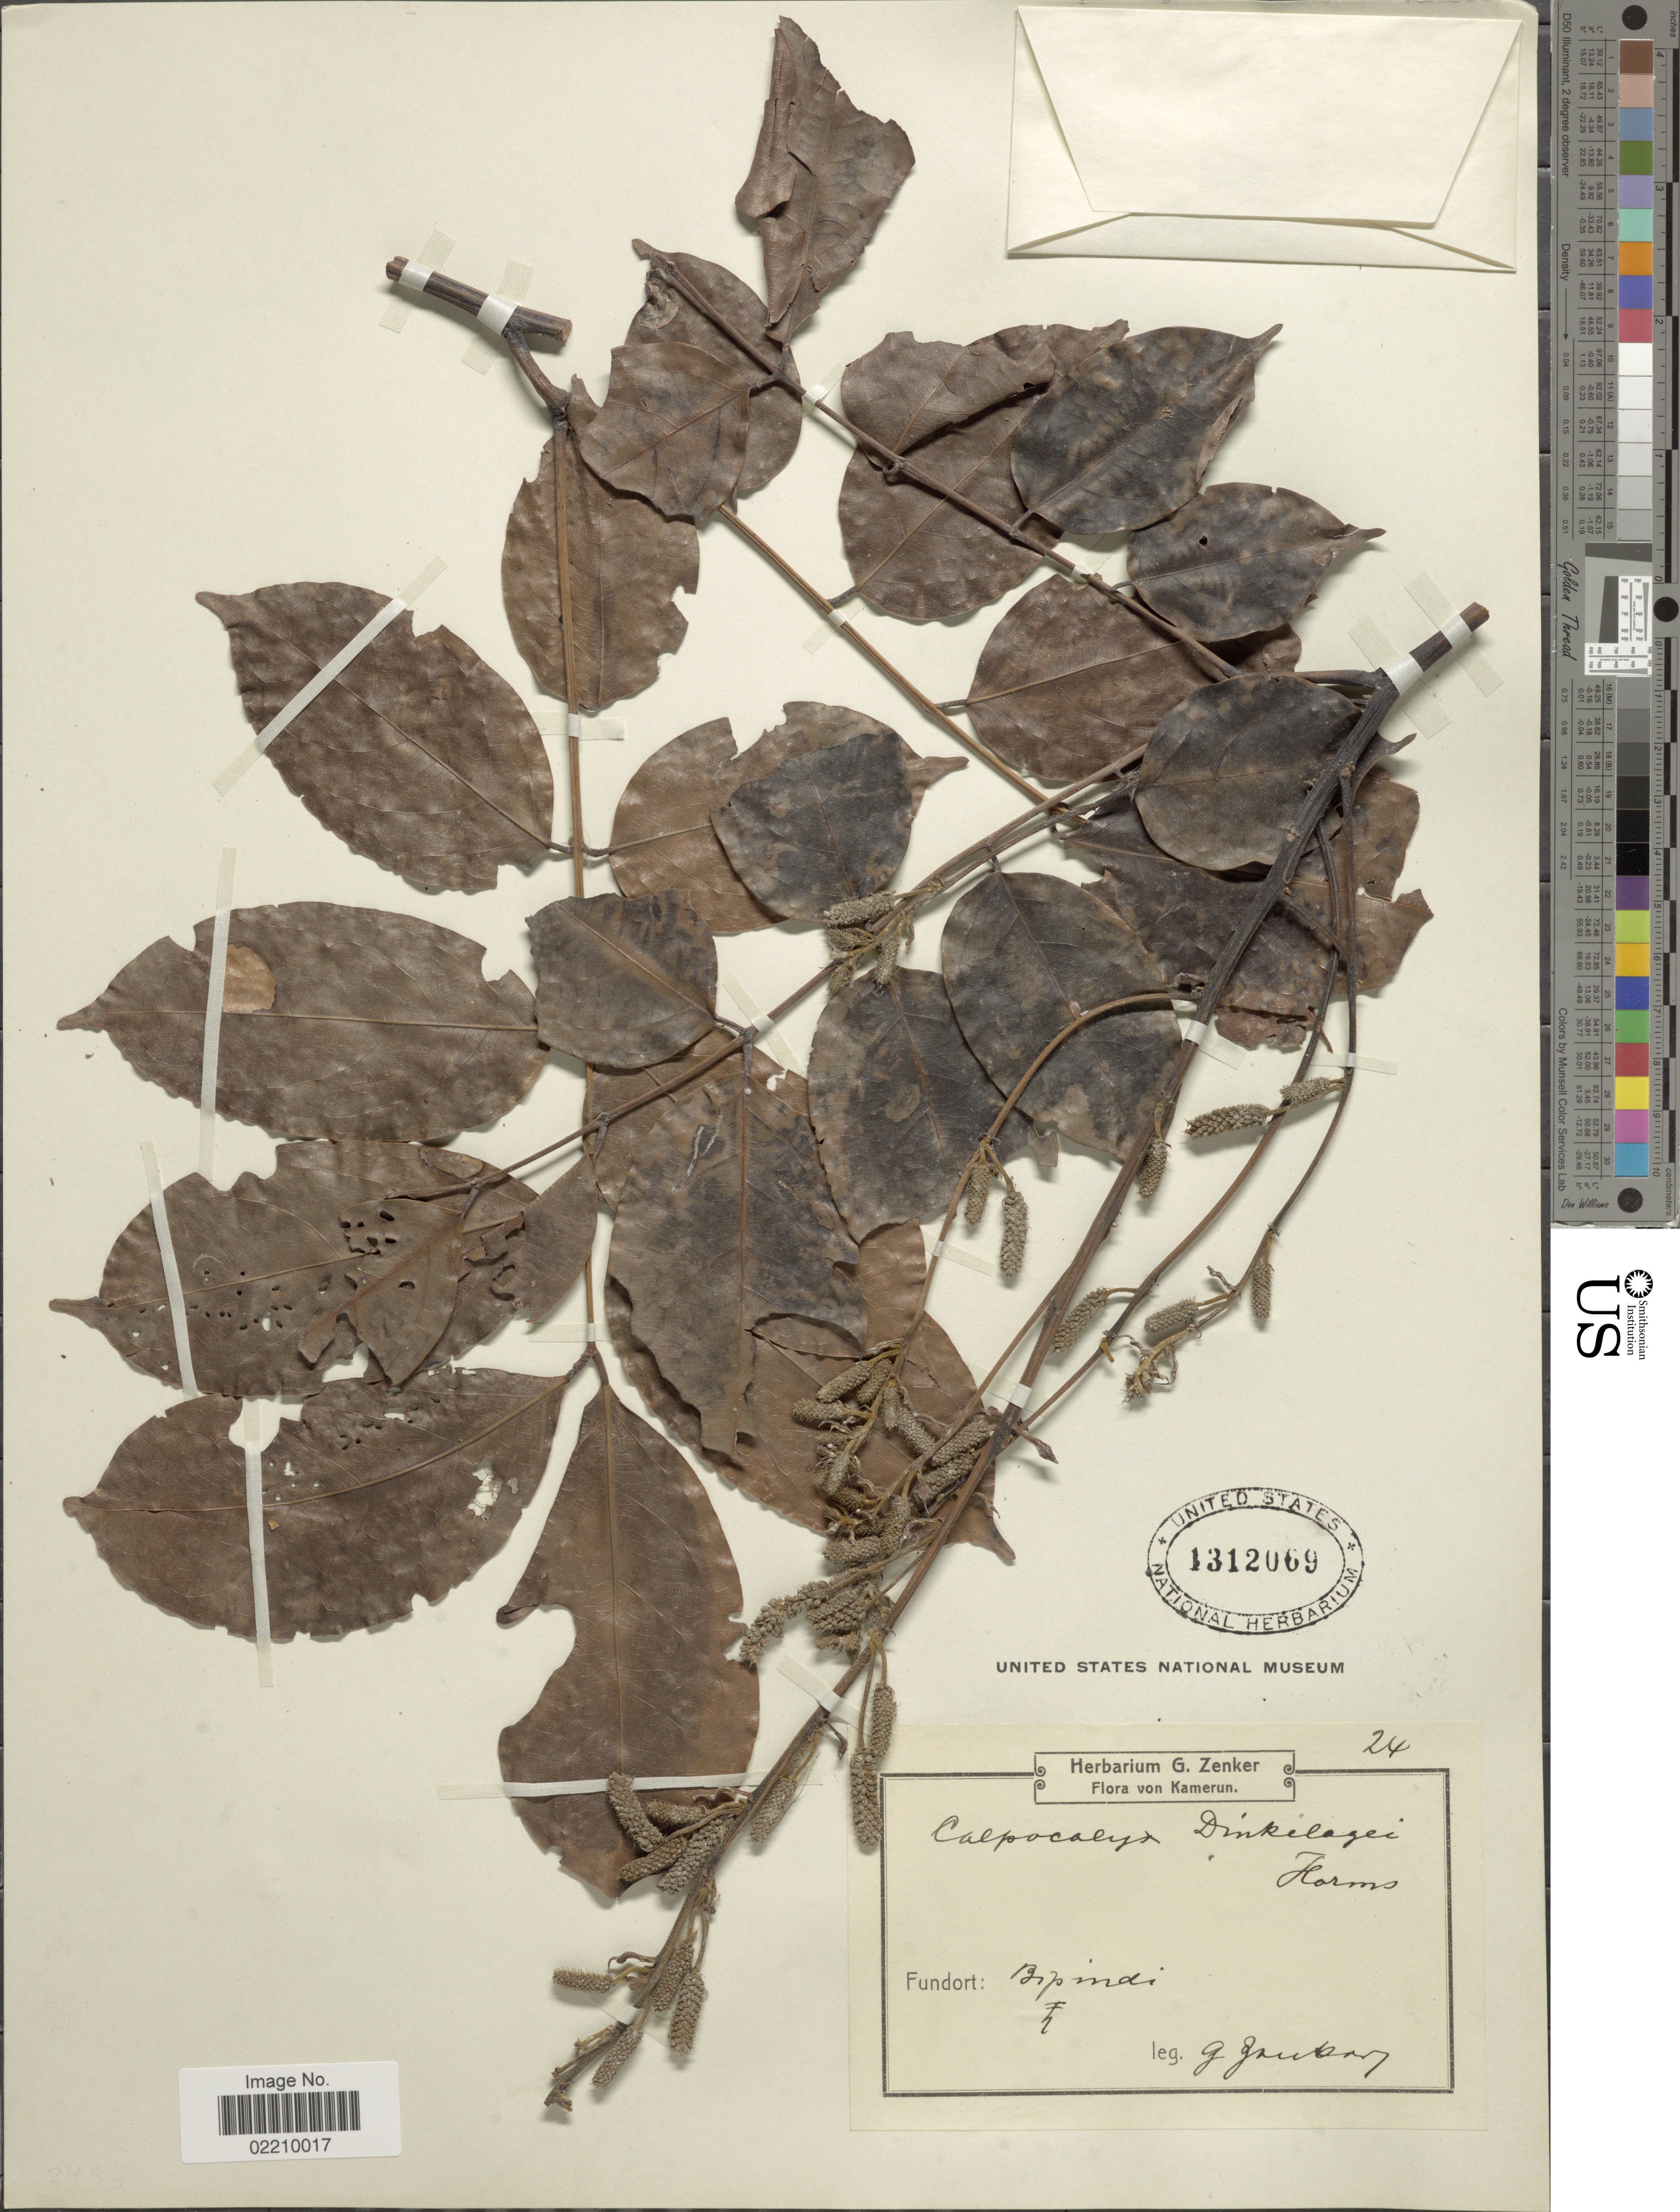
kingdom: Plantae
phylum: Tracheophyta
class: Magnoliopsida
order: Fabales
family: Fabaceae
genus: Calpocalyx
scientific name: Calpocalyx dinklagei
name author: Harms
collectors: G. A. Zenker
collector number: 24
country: Cameroon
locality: Kamerun, Bipindi fj [interpreted]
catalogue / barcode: US 1312069